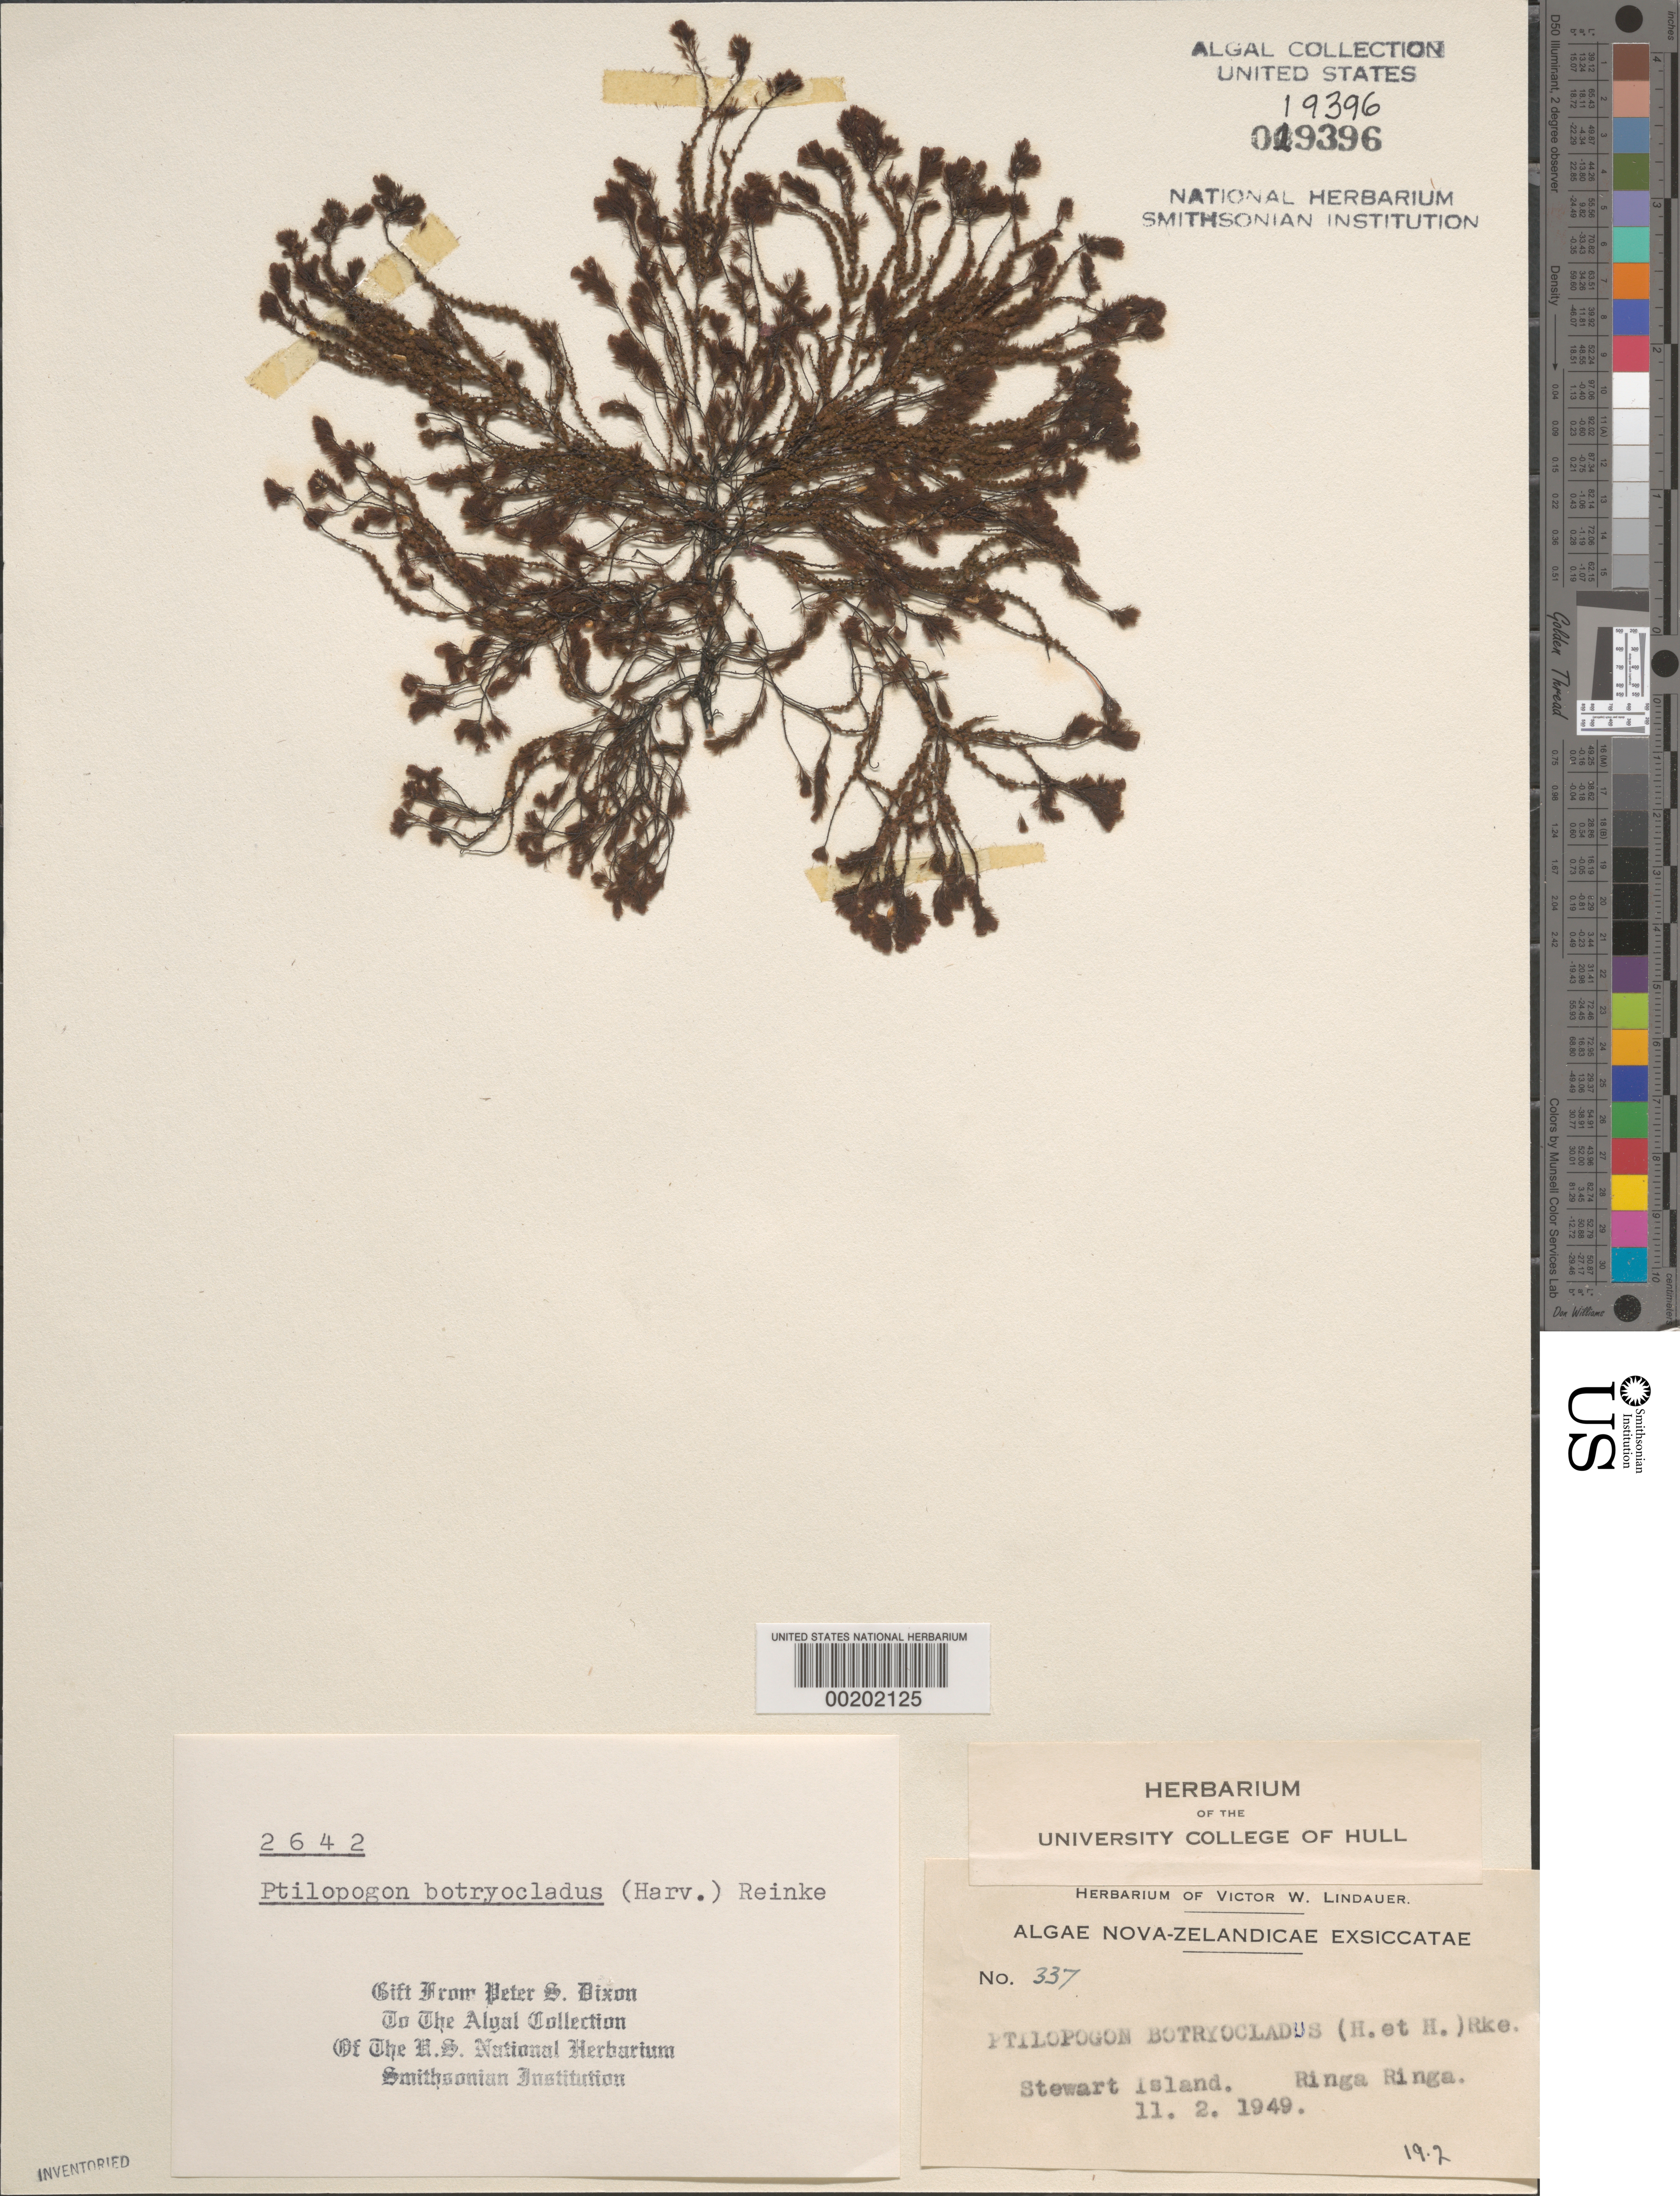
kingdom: Chromista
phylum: Ochrophyta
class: Phaeophyceae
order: Sphacelariales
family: Stypocaulaceae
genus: Ptilopogon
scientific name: Ptilopogon botryocladus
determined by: Dixon, P. S.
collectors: V. Lindauer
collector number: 337 & PSD 2642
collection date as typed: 11 Feb 1949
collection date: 1949-02-11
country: New Zealand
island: Stewart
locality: Ringaringa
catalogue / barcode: US 19396